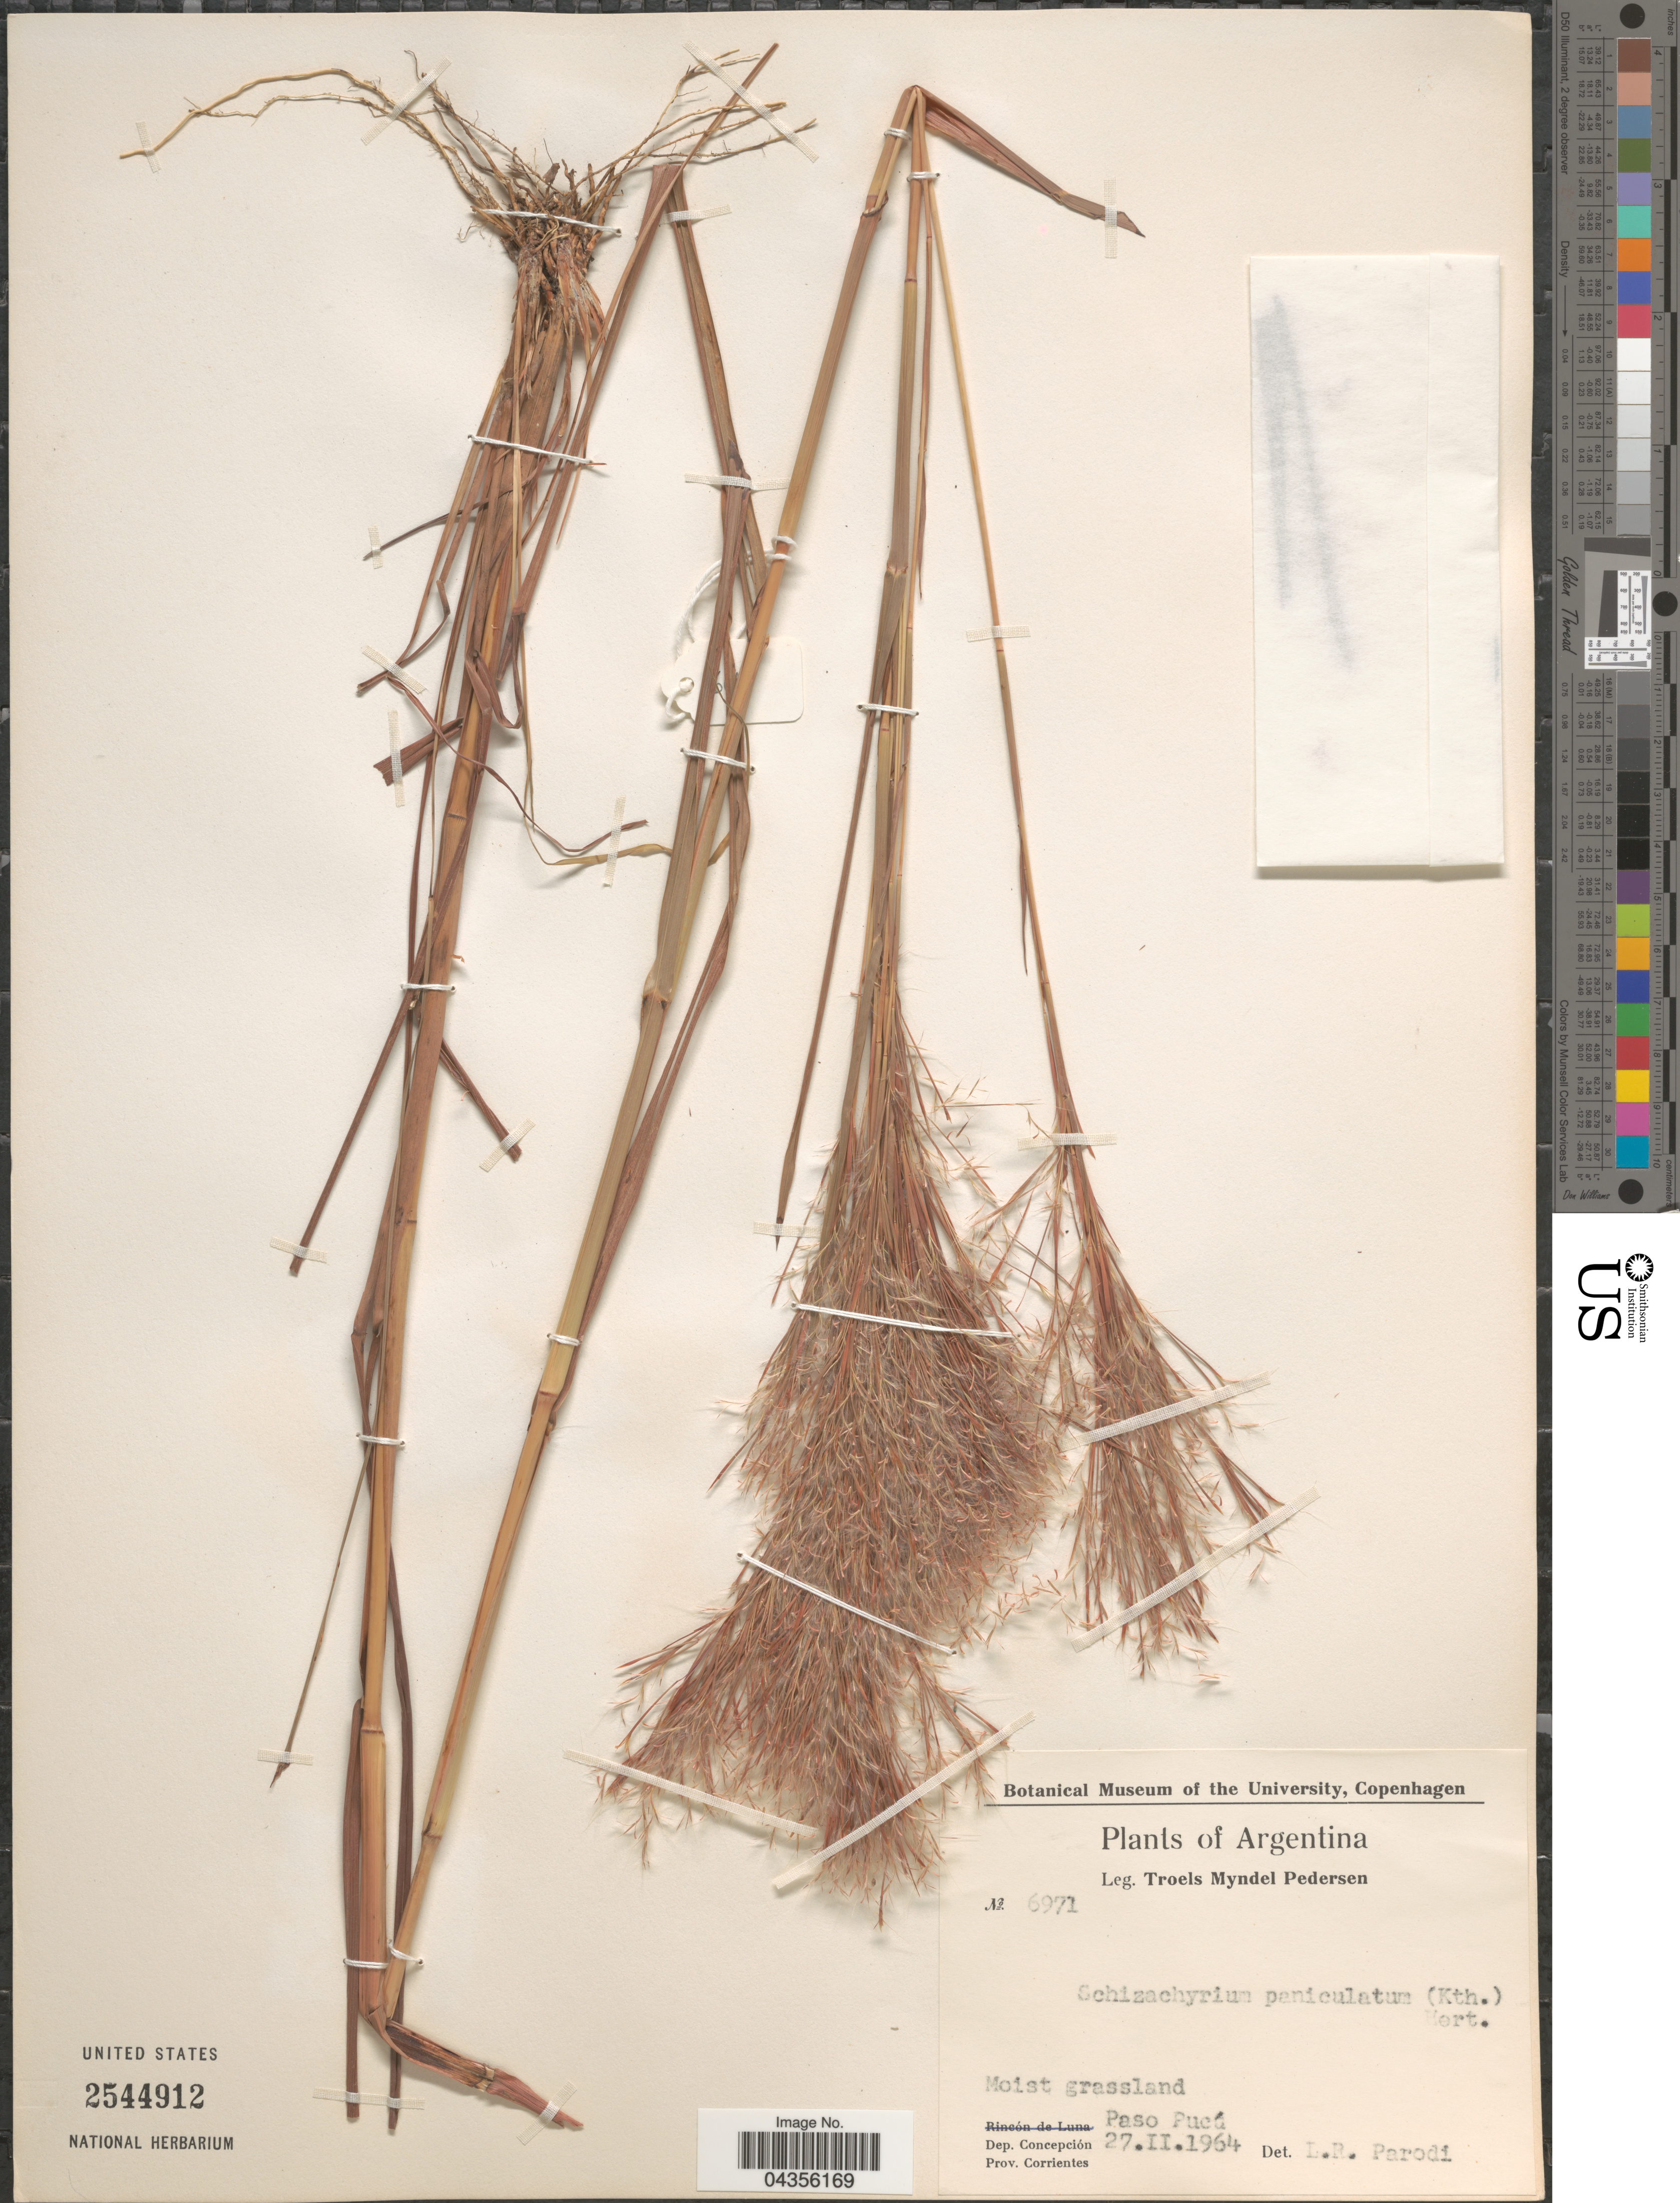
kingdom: Plantae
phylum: Tracheophyta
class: Liliopsida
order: Poales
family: Poaceae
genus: Schizachyrium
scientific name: Schizachyrium condensatum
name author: (Kunth) Nees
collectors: T. Pederson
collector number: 6971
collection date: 1964-02-27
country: Argentina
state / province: Corrientes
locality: Moist grassland. Paso Pucá. Dep. Concepción.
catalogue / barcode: US 2544912